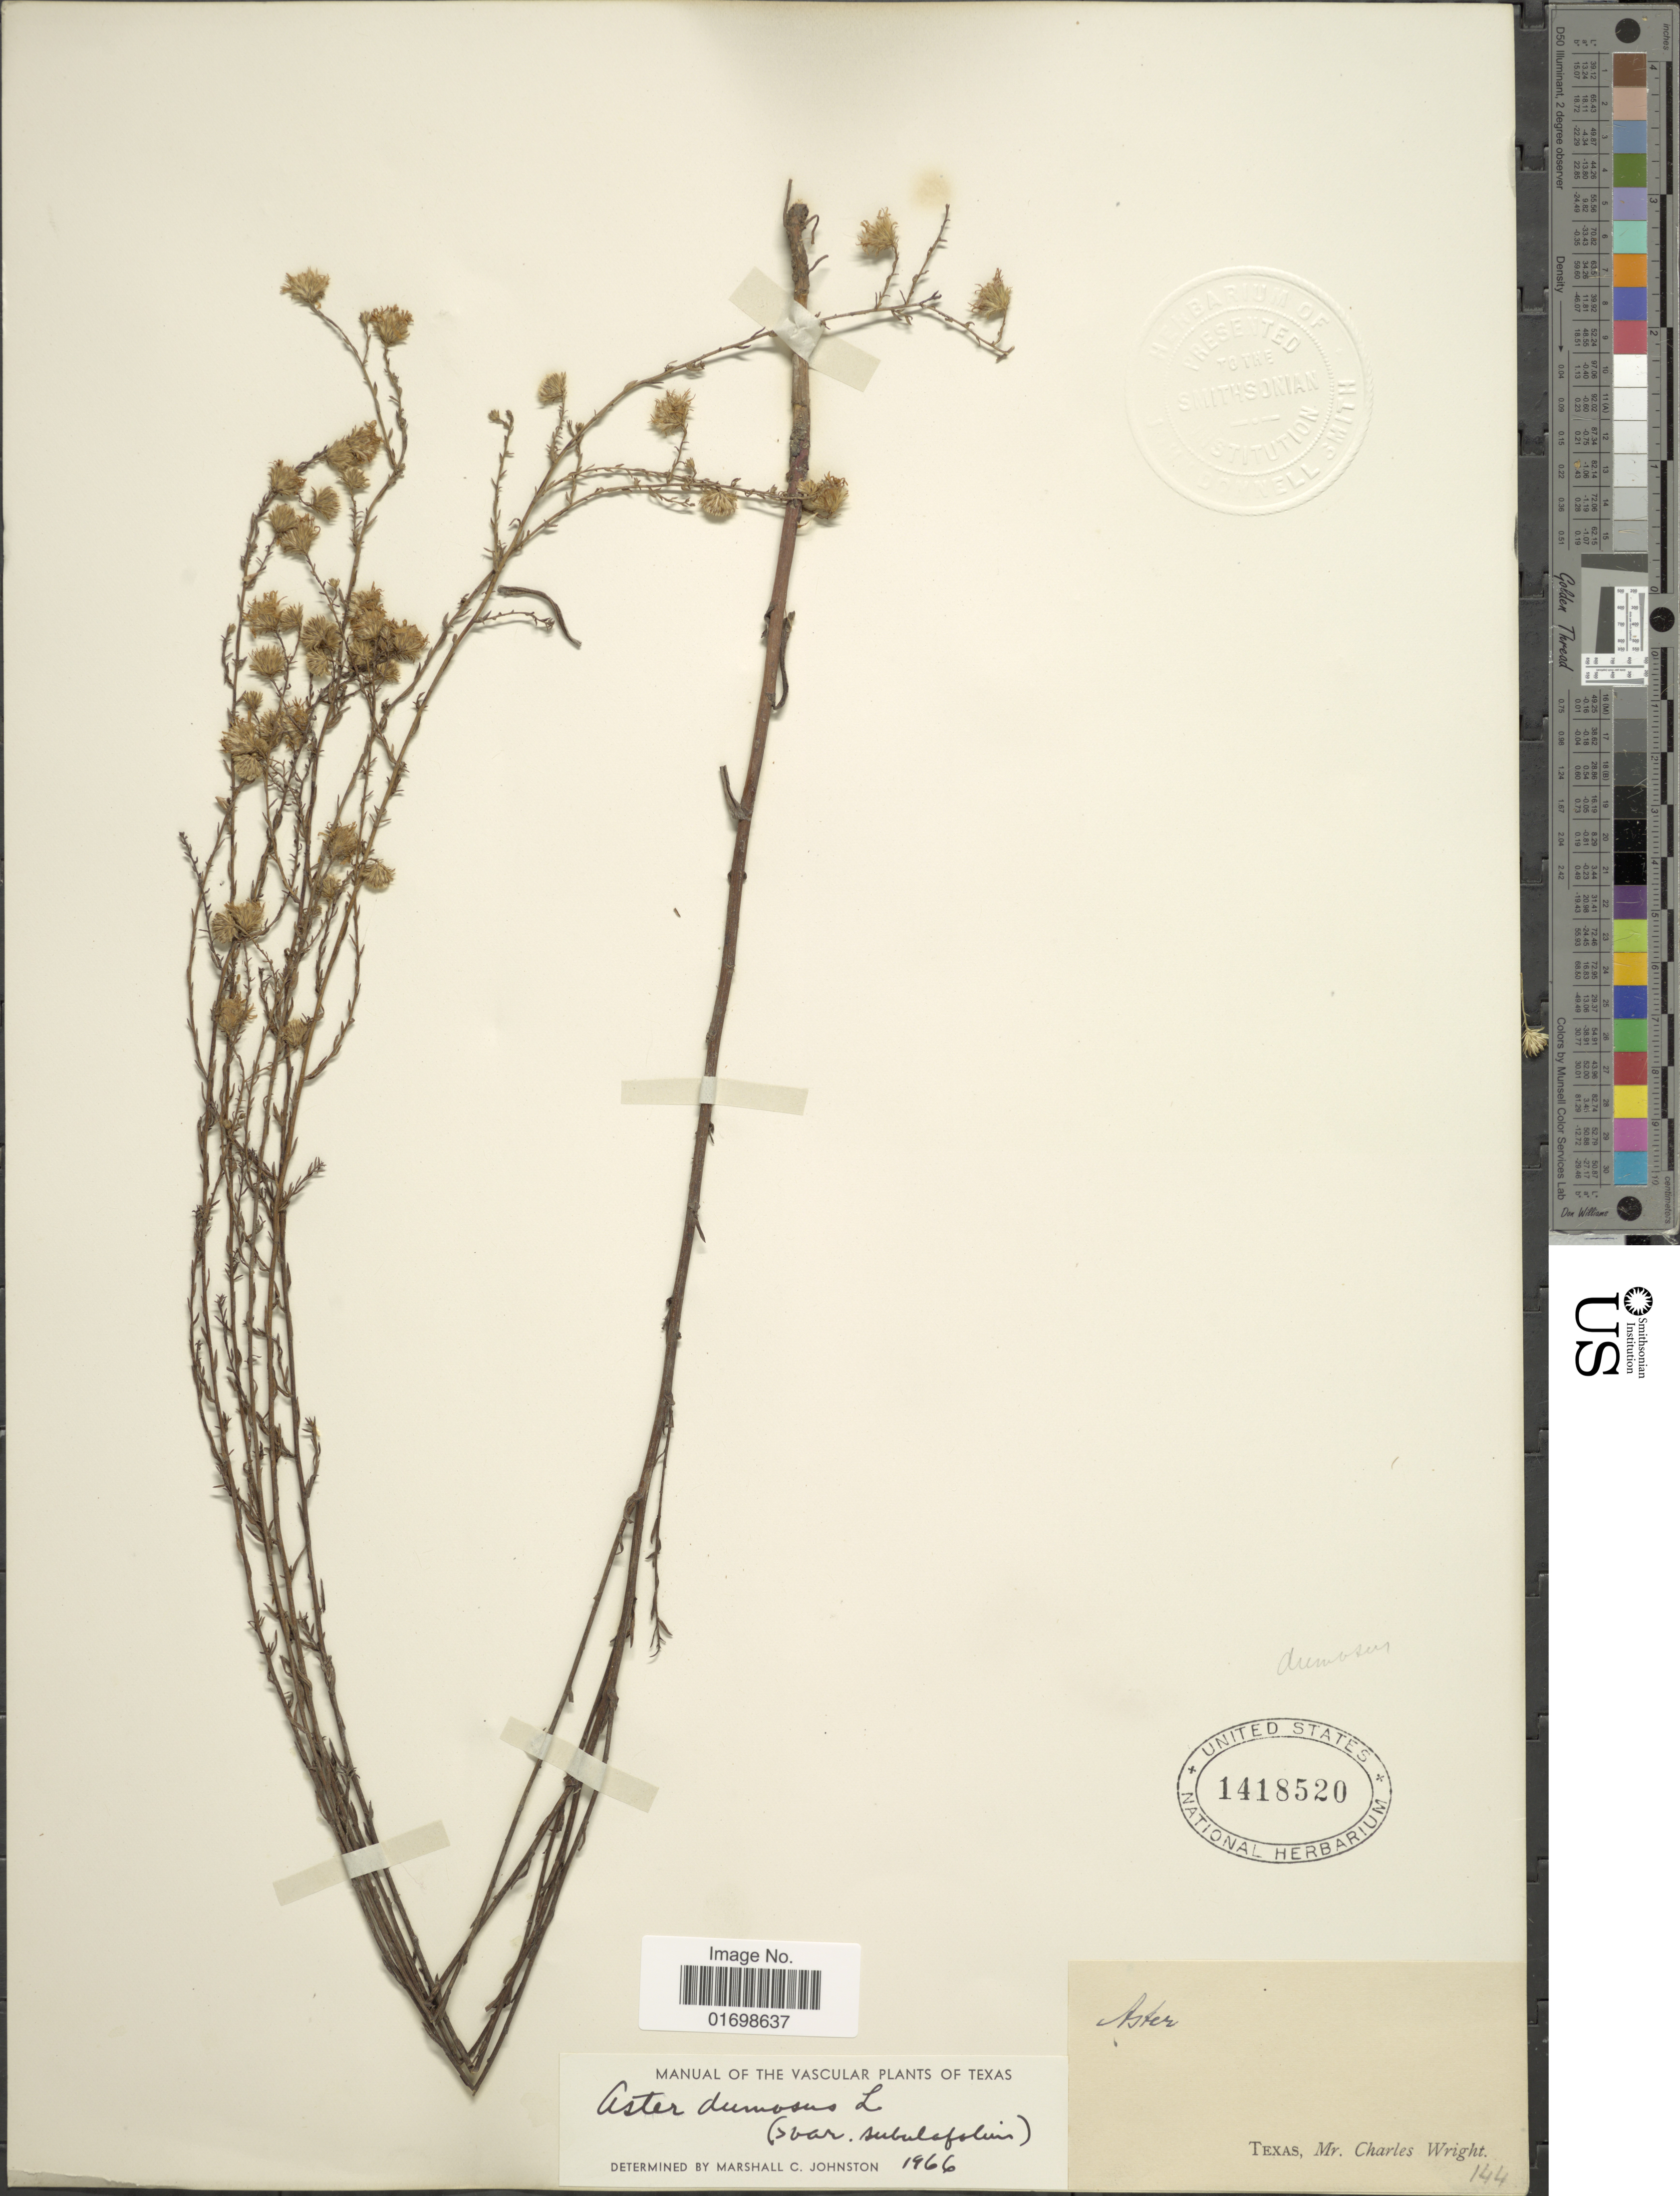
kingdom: Plantae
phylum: Tracheophyta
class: Magnoliopsida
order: Asterales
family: Asteraceae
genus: Symphyotrichum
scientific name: Symphyotrichum dumosum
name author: (L.) G.L. Nesom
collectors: C. Wright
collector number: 144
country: United States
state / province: Texas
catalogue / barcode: US 1418520